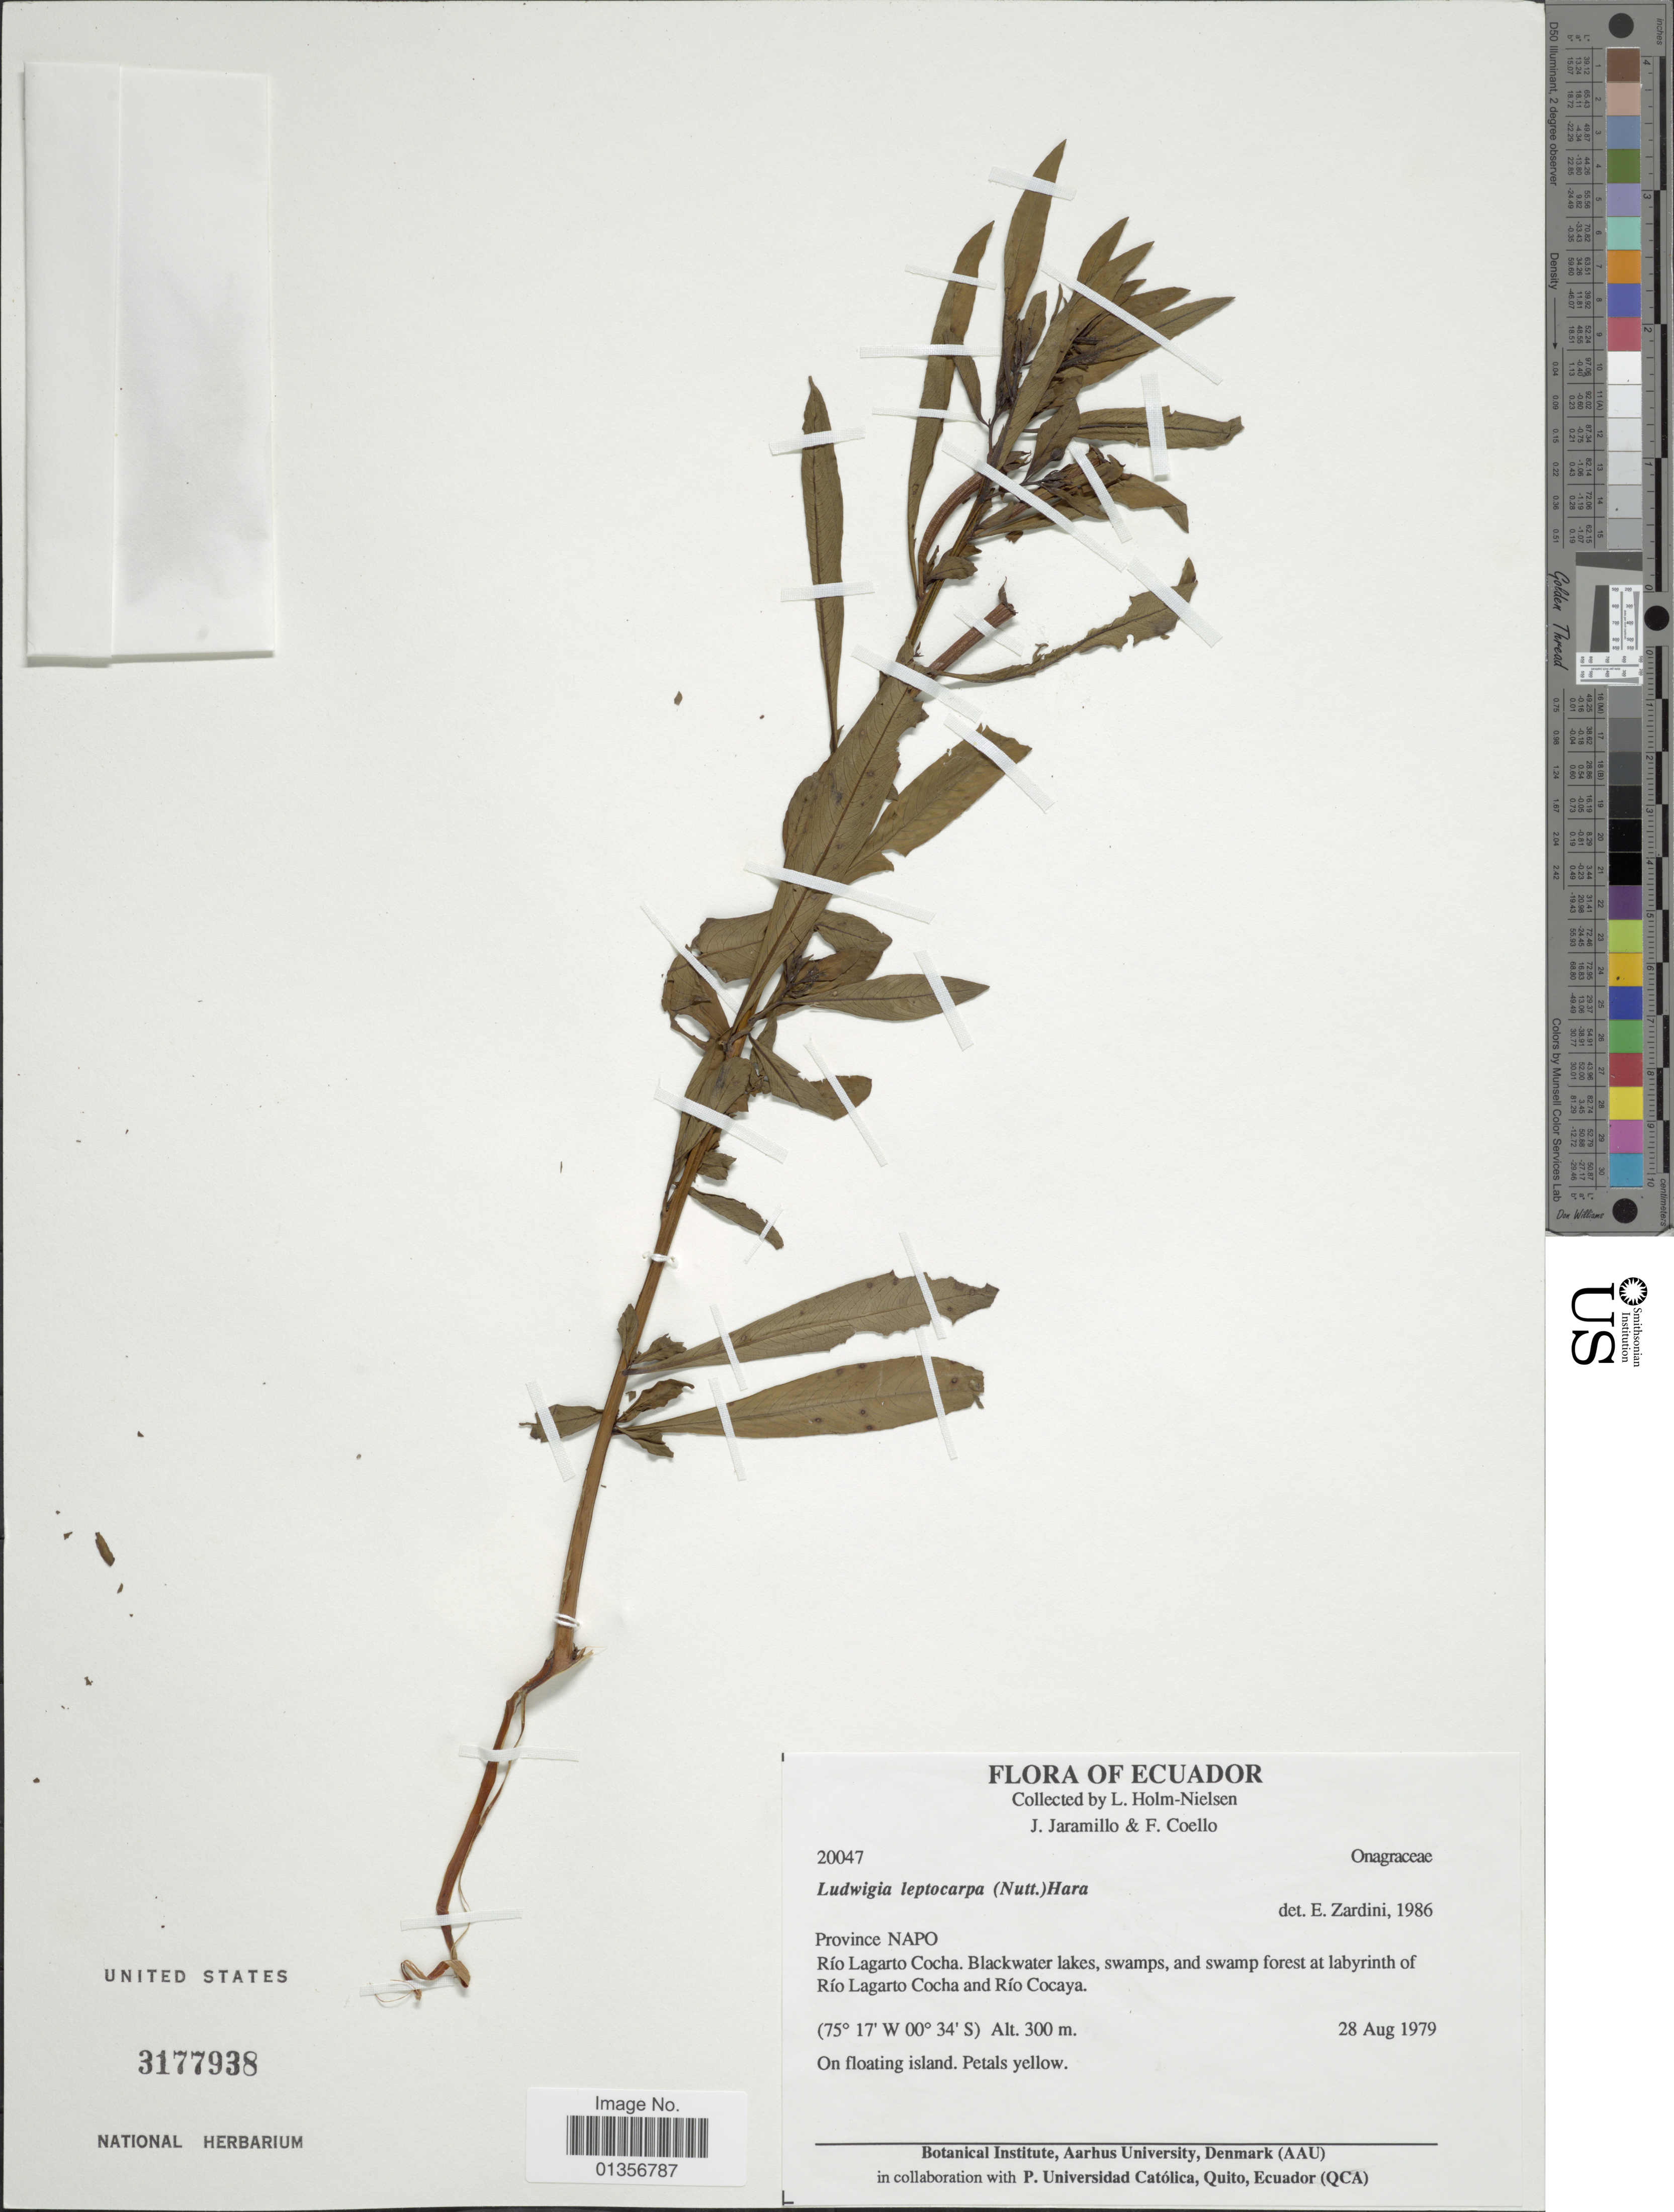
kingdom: Plantae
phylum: Tracheophyta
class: Magnoliopsida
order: Myrtales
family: Onagraceae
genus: Ludwigia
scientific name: Ludwigia leptocarpa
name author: (Nutt.) H. Hara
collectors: L. B. Holm-Nielsen, J. Jaramillo & F. Coello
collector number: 20047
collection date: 1979-08-28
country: Ecuador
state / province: Napo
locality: Río Lagarto Cocha. Blackwater lakes, swamps, and swamp forest at labyrinth of Río Lagarto Cocha and Río Cocaya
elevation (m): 300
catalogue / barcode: US 3177938